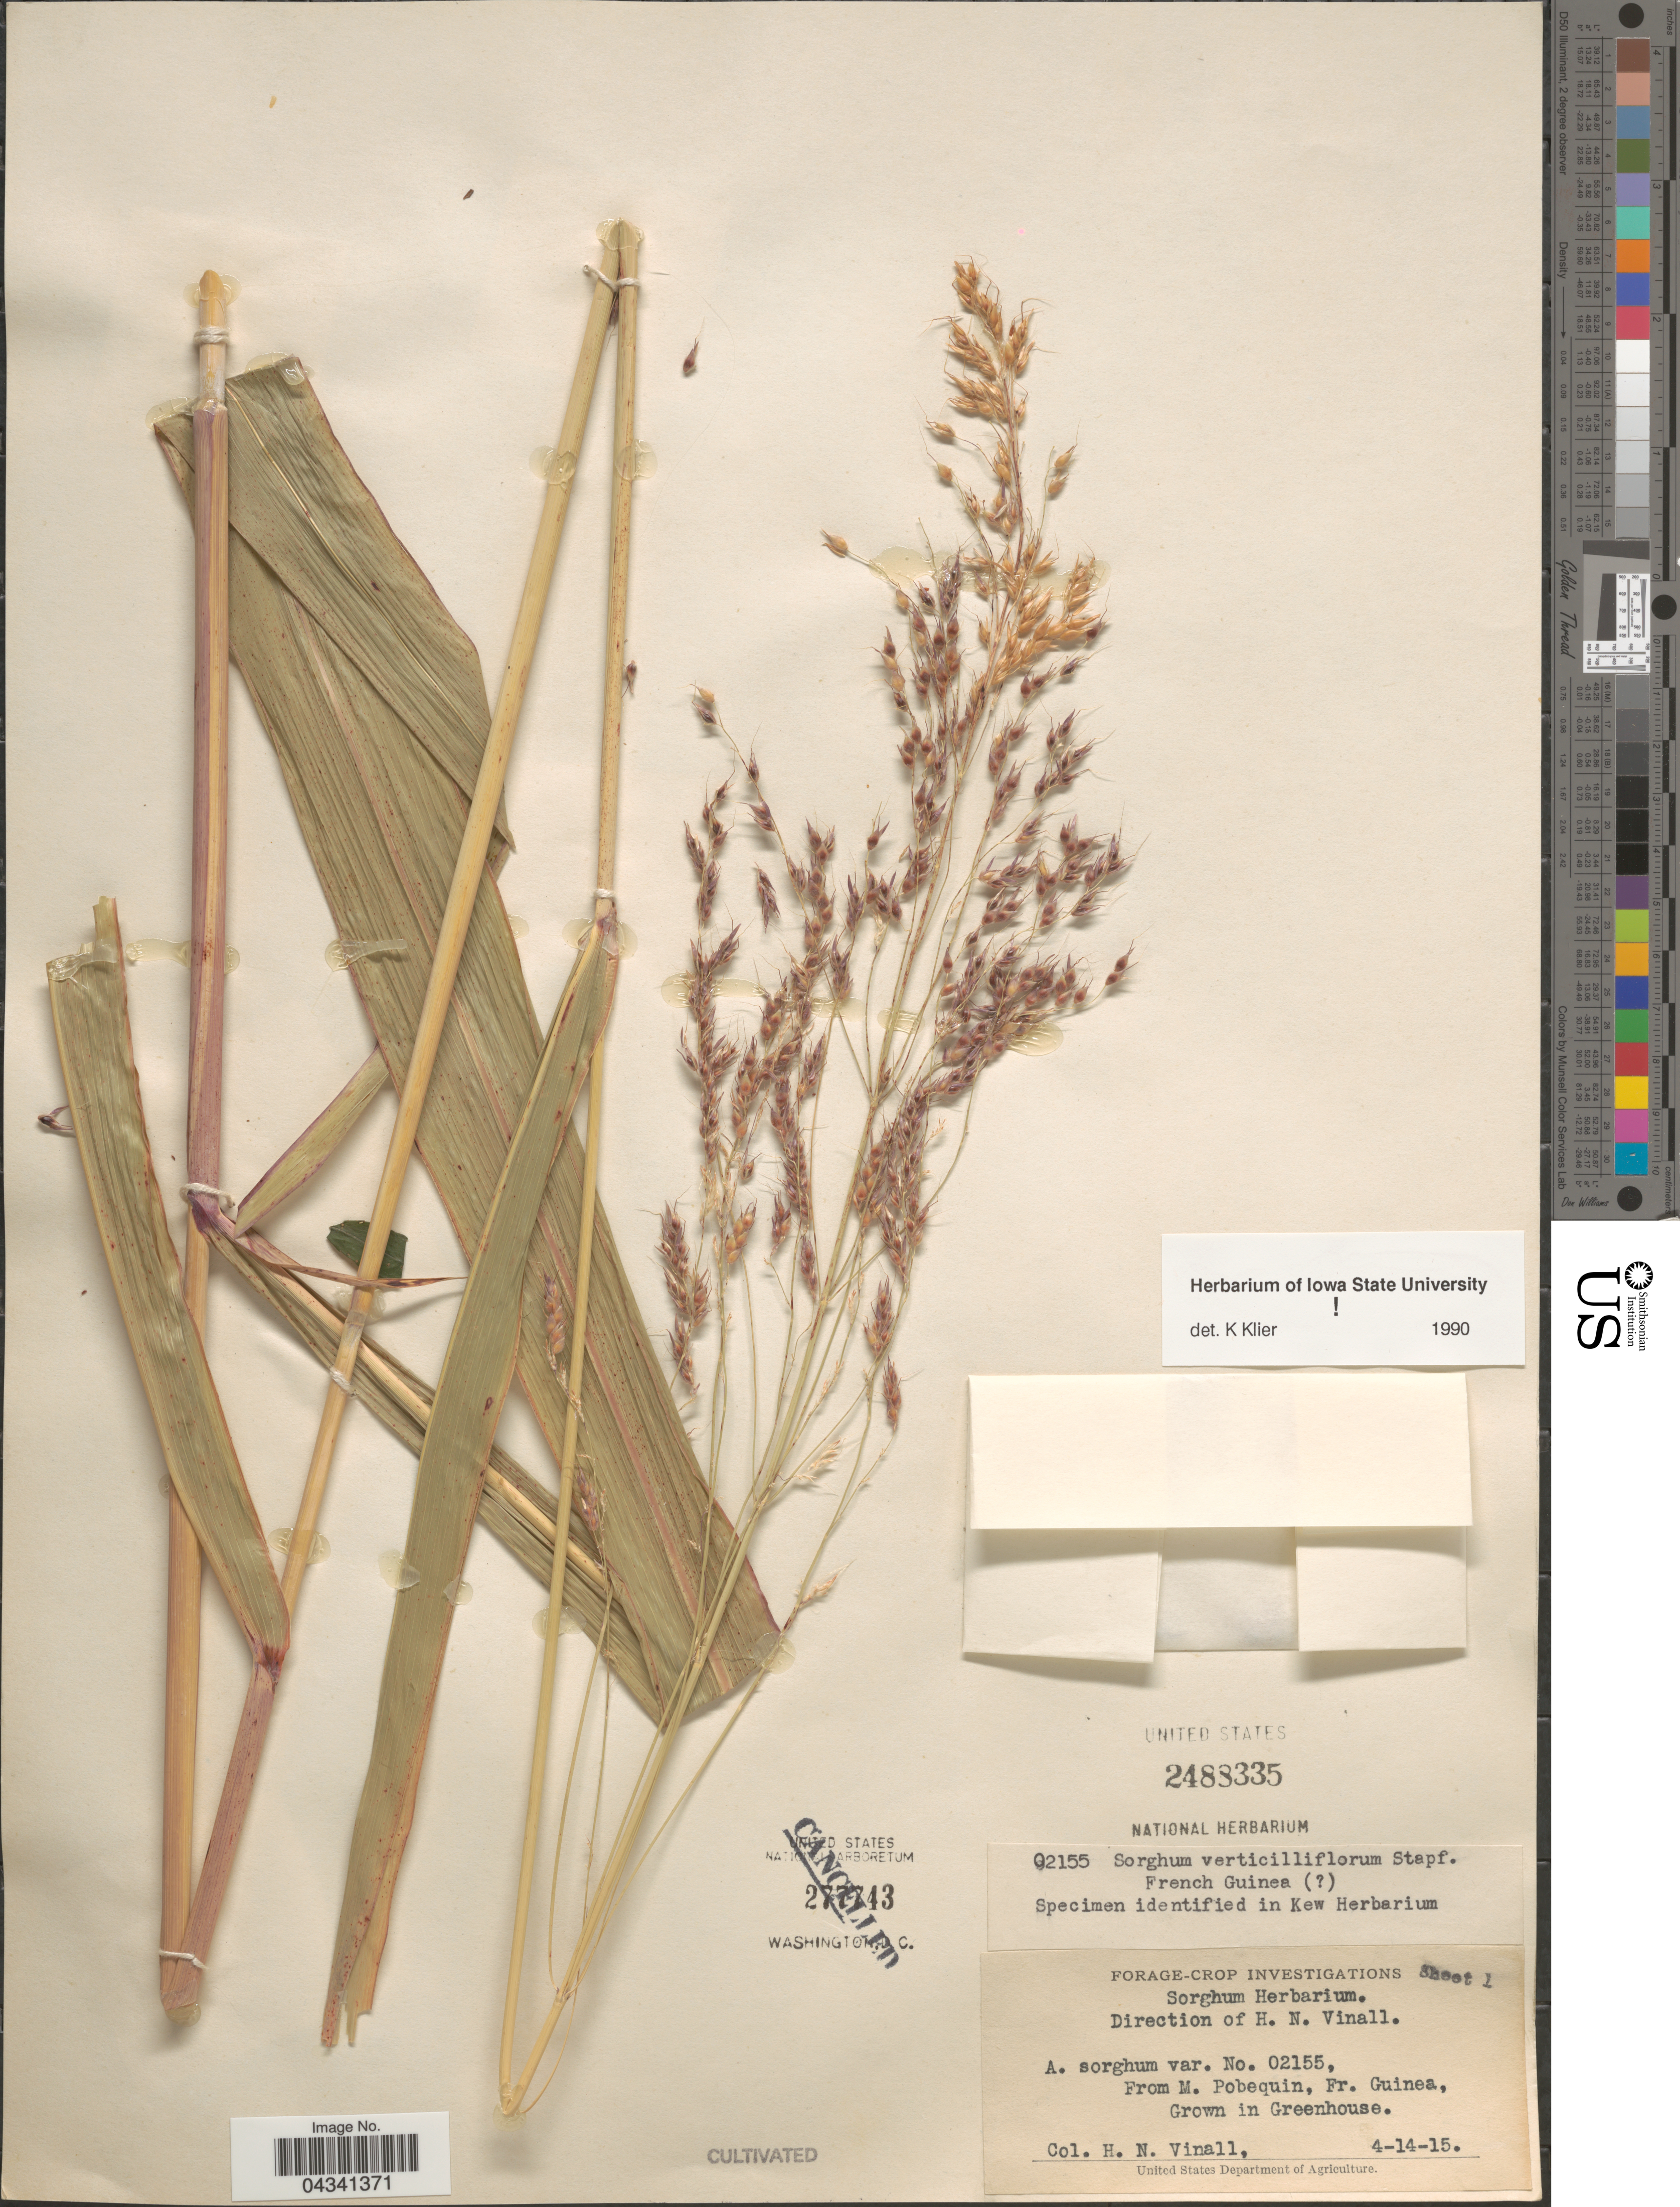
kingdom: Plantae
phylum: Tracheophyta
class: Liliopsida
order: Poales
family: Poaceae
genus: Sorghum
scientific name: Sorghum arundinaceum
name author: (Desv.) Stapf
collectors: H. Vinall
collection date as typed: Transcribed d/m/y: 14/4/15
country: Guinea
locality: French Guinea.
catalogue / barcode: US 2488335